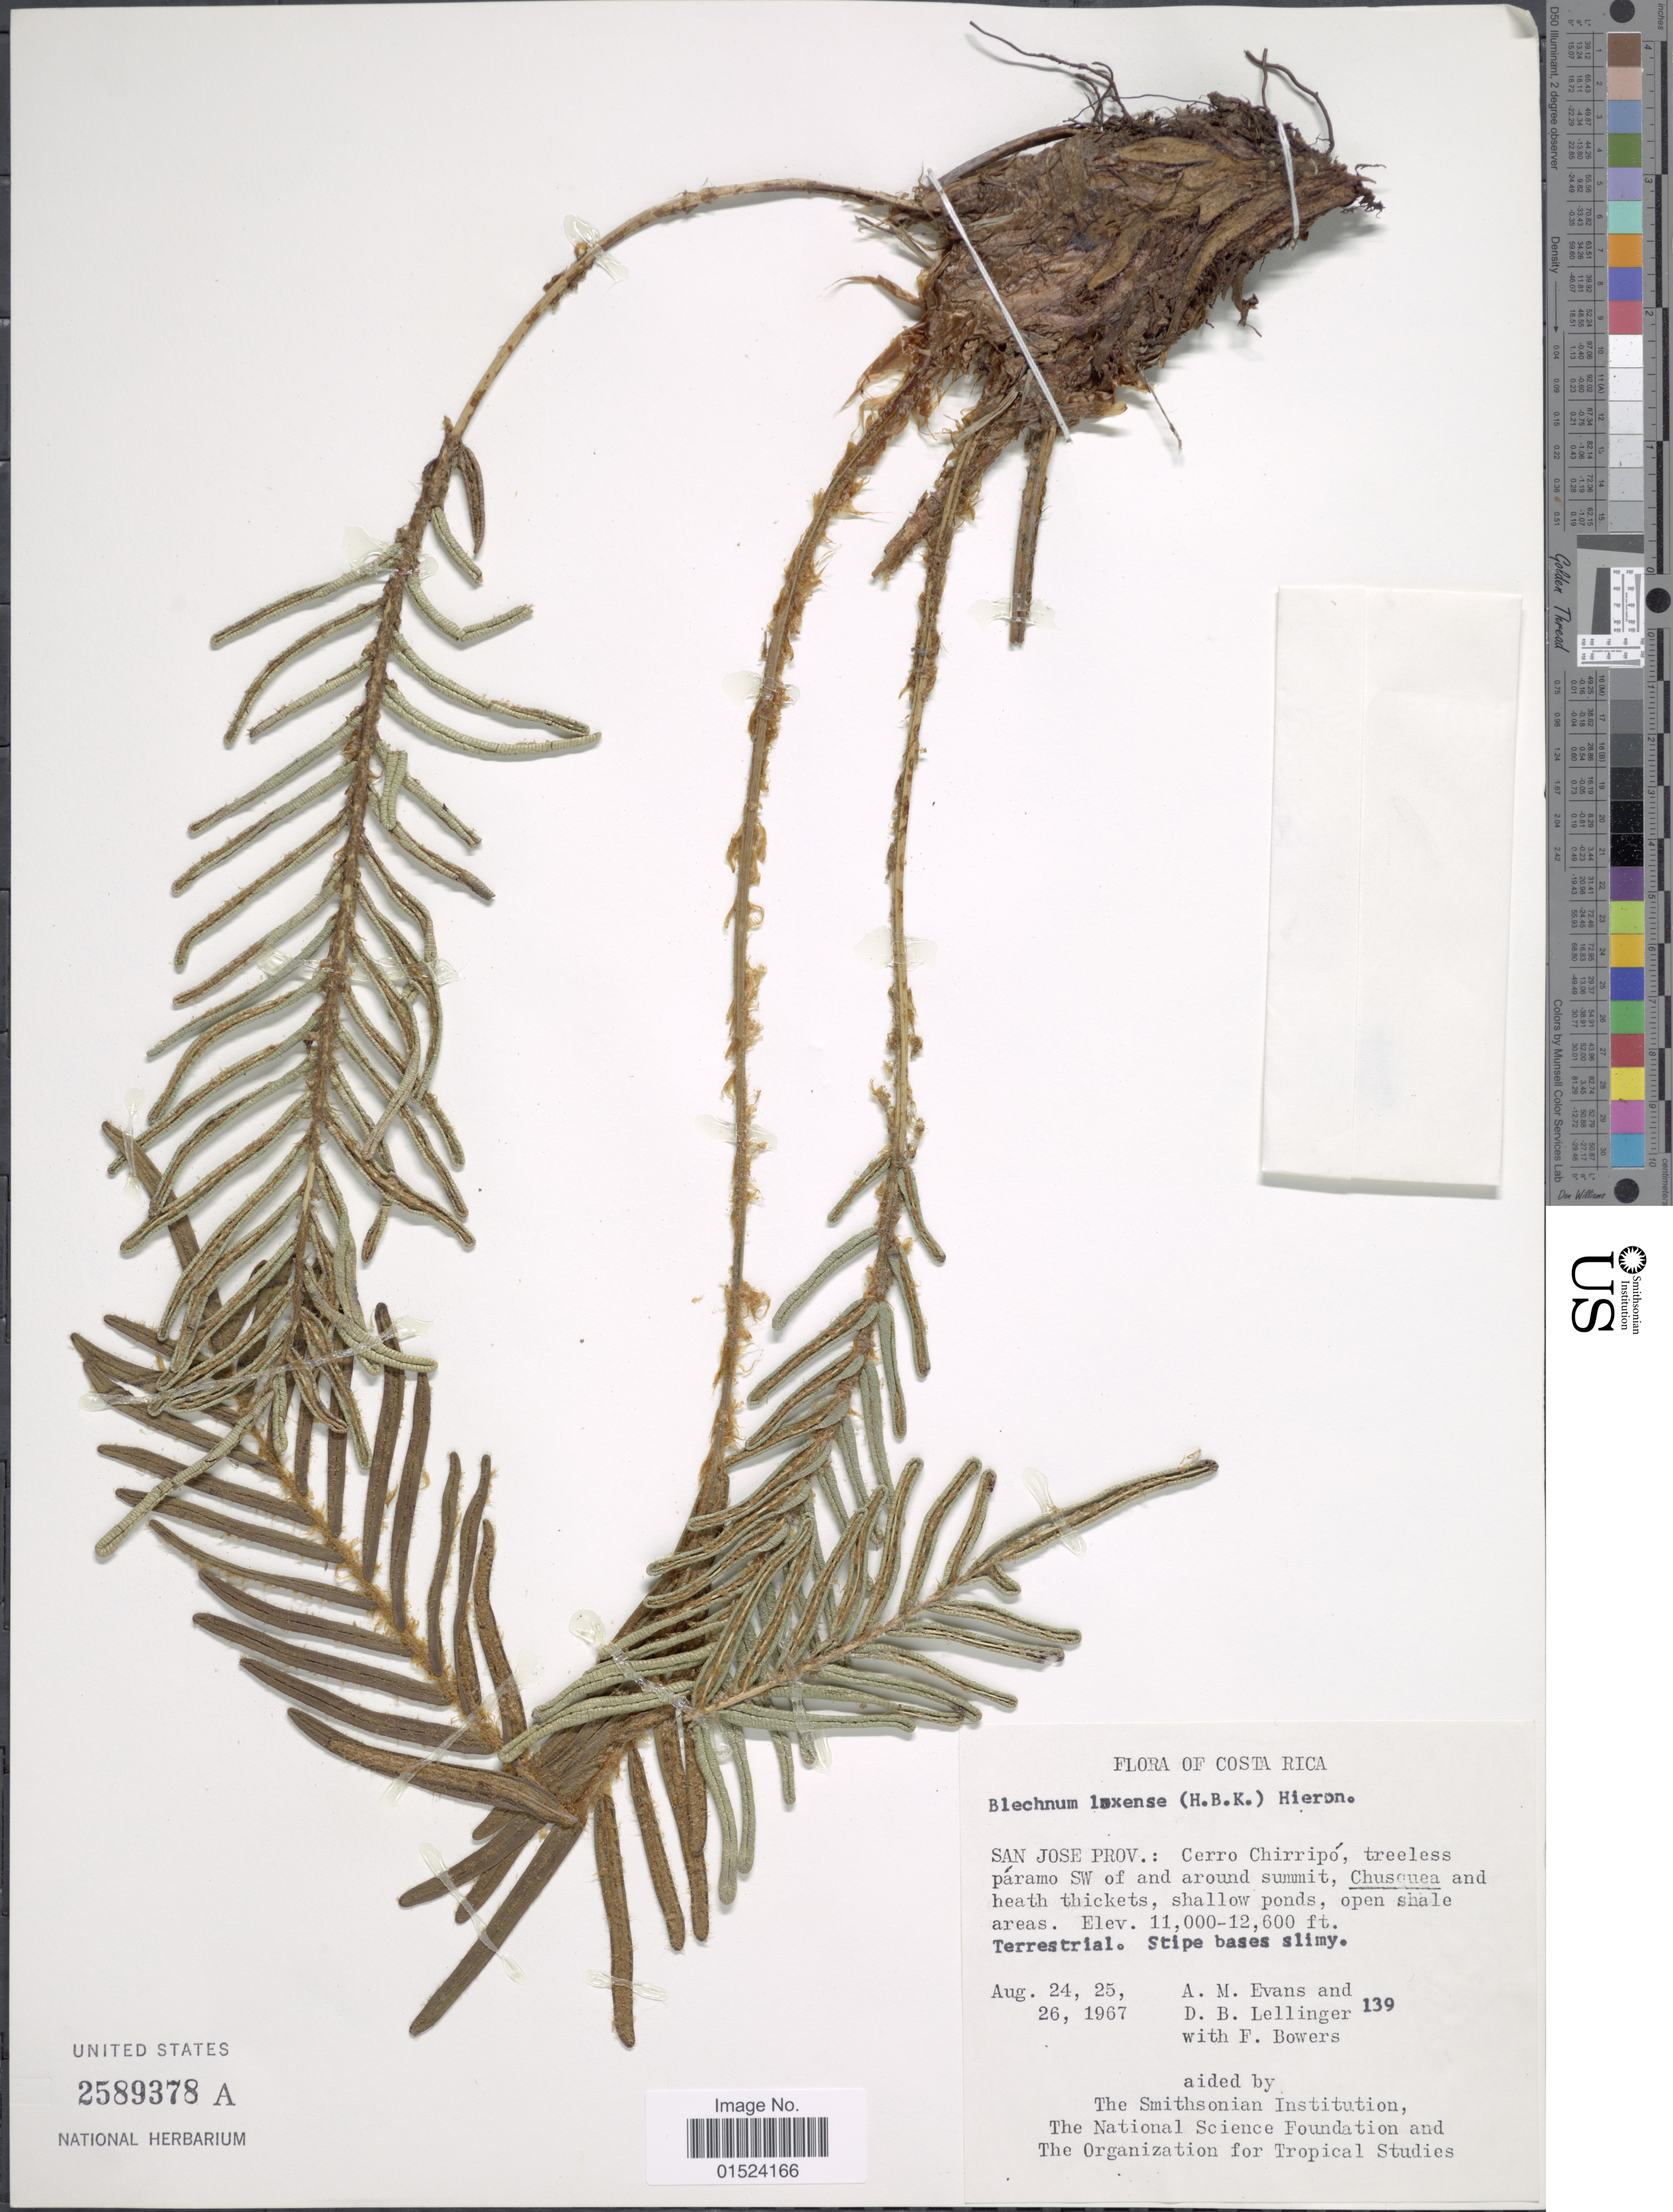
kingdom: Plantae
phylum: Tracheophyta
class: Polypodiopsida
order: Polypodiales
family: Blechnaceae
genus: Blechnum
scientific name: Blechnum loxense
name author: (Kunth) Hook. ex Salomon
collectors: A. M. Evans, D. B. Lellinger & F. Bowers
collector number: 139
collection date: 1967-08-24/1967-08-26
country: Costa Rica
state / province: San José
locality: Cerro Chirripó, treeless páramo SW of and around summit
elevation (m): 3353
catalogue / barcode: US 2589378A